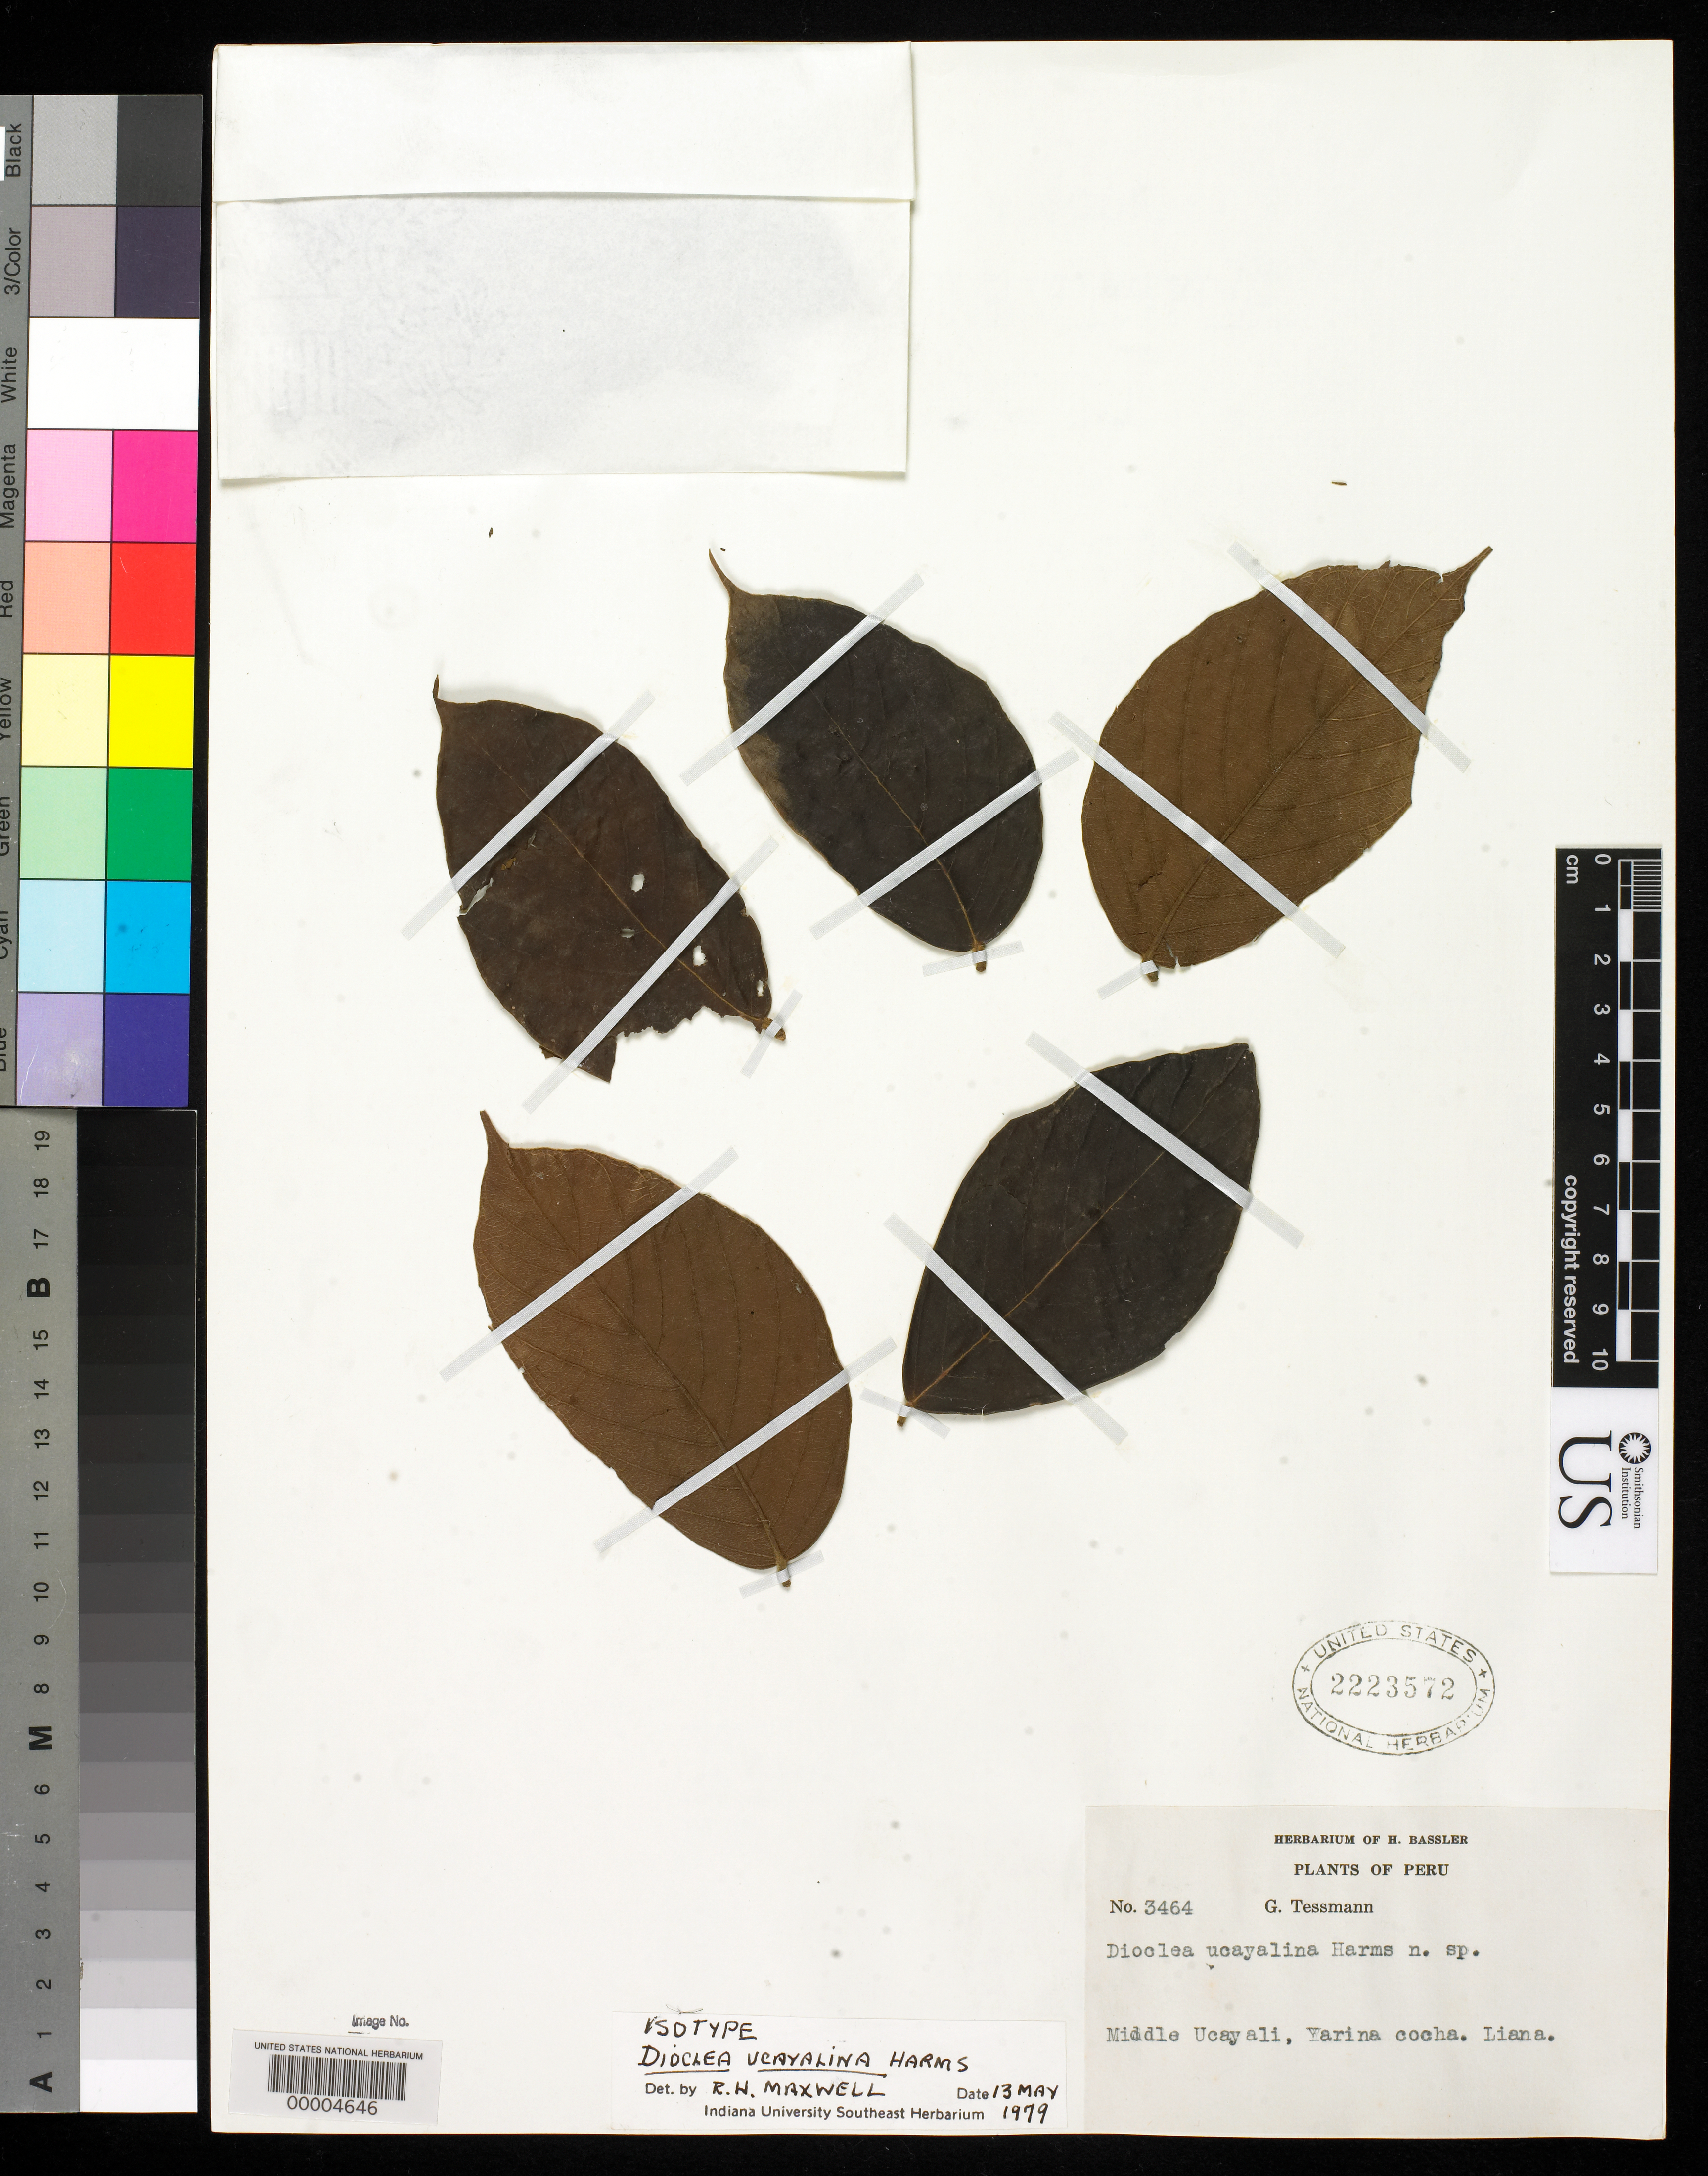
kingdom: Plantae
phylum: Tracheophyta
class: Magnoliopsida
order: Fabales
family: Fabaceae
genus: Dioclea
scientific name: Dioclea ucayalina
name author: Harms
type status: Isotype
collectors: G. Tessmann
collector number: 3464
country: Peru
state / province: Ucayali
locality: Middle Ucayali.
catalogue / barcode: US 2223572